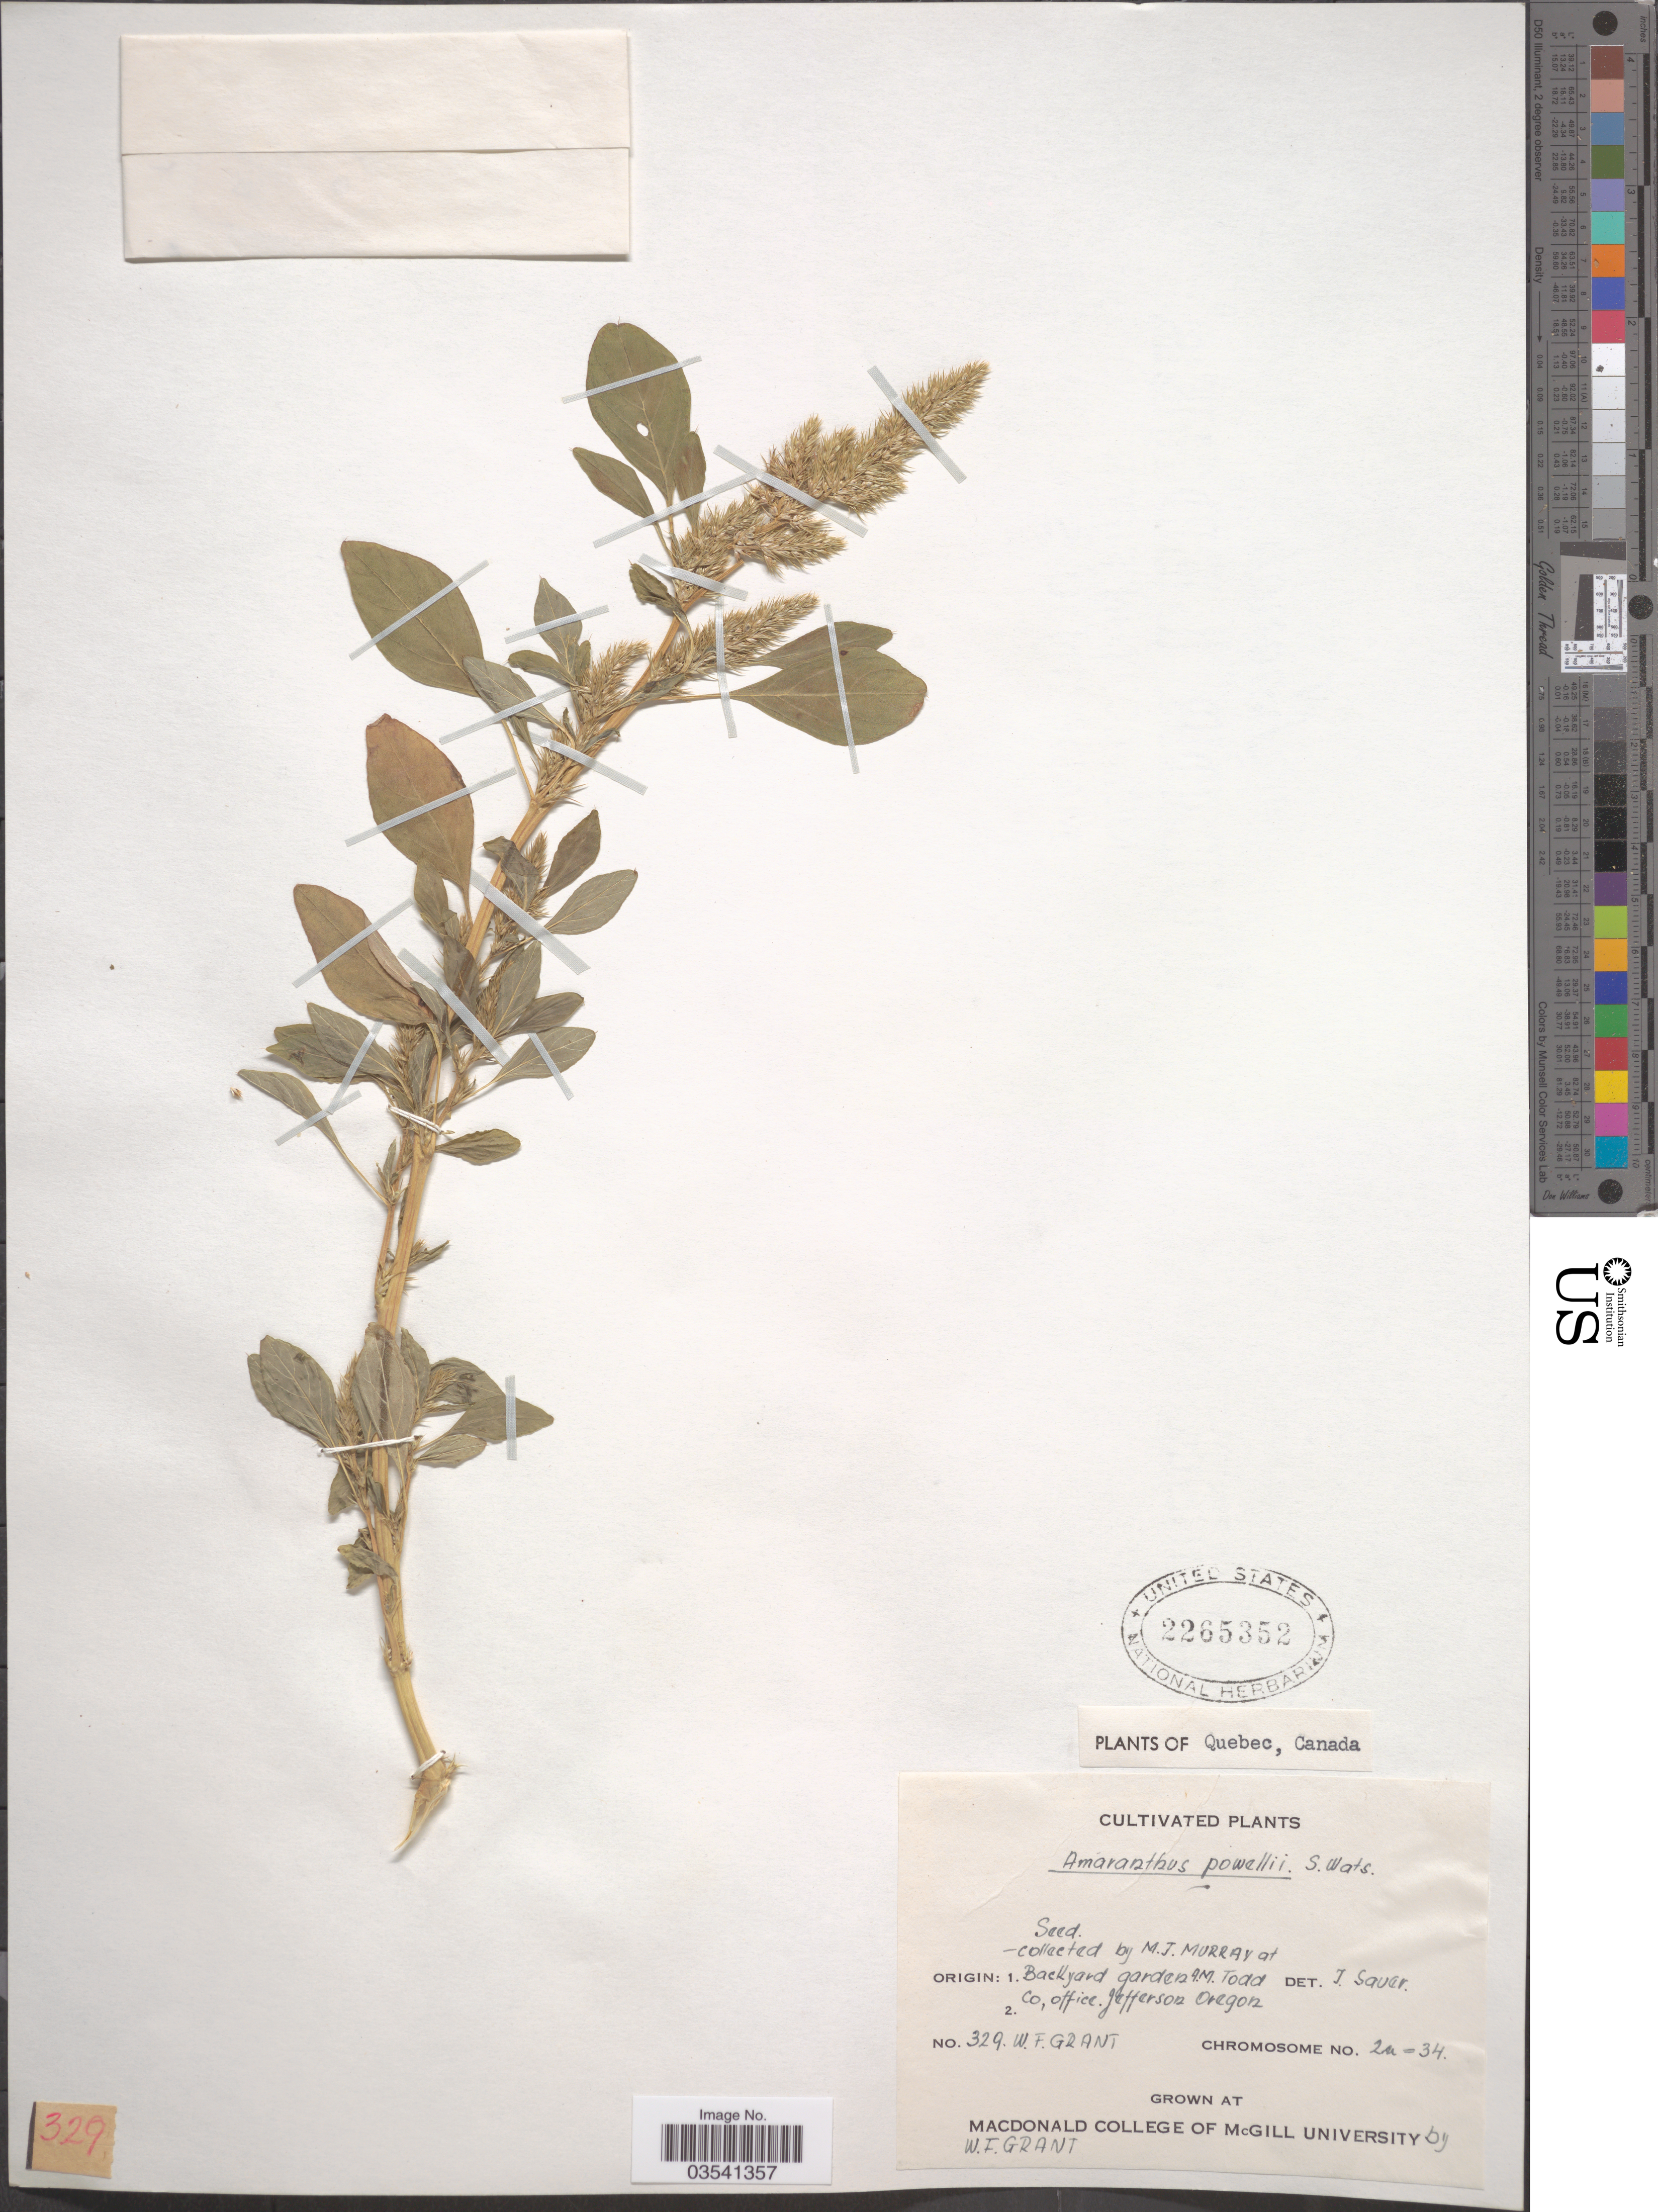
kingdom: Plantae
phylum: Tracheophyta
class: Magnoliopsida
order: Caryophyllales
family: Amaranthaceae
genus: Amaranthus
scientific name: Amaranthus powellii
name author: S. Watson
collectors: W. Grant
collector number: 329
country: Canada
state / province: Quebec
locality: Grown at MacDonald College of McGill University.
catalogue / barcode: US 2265352